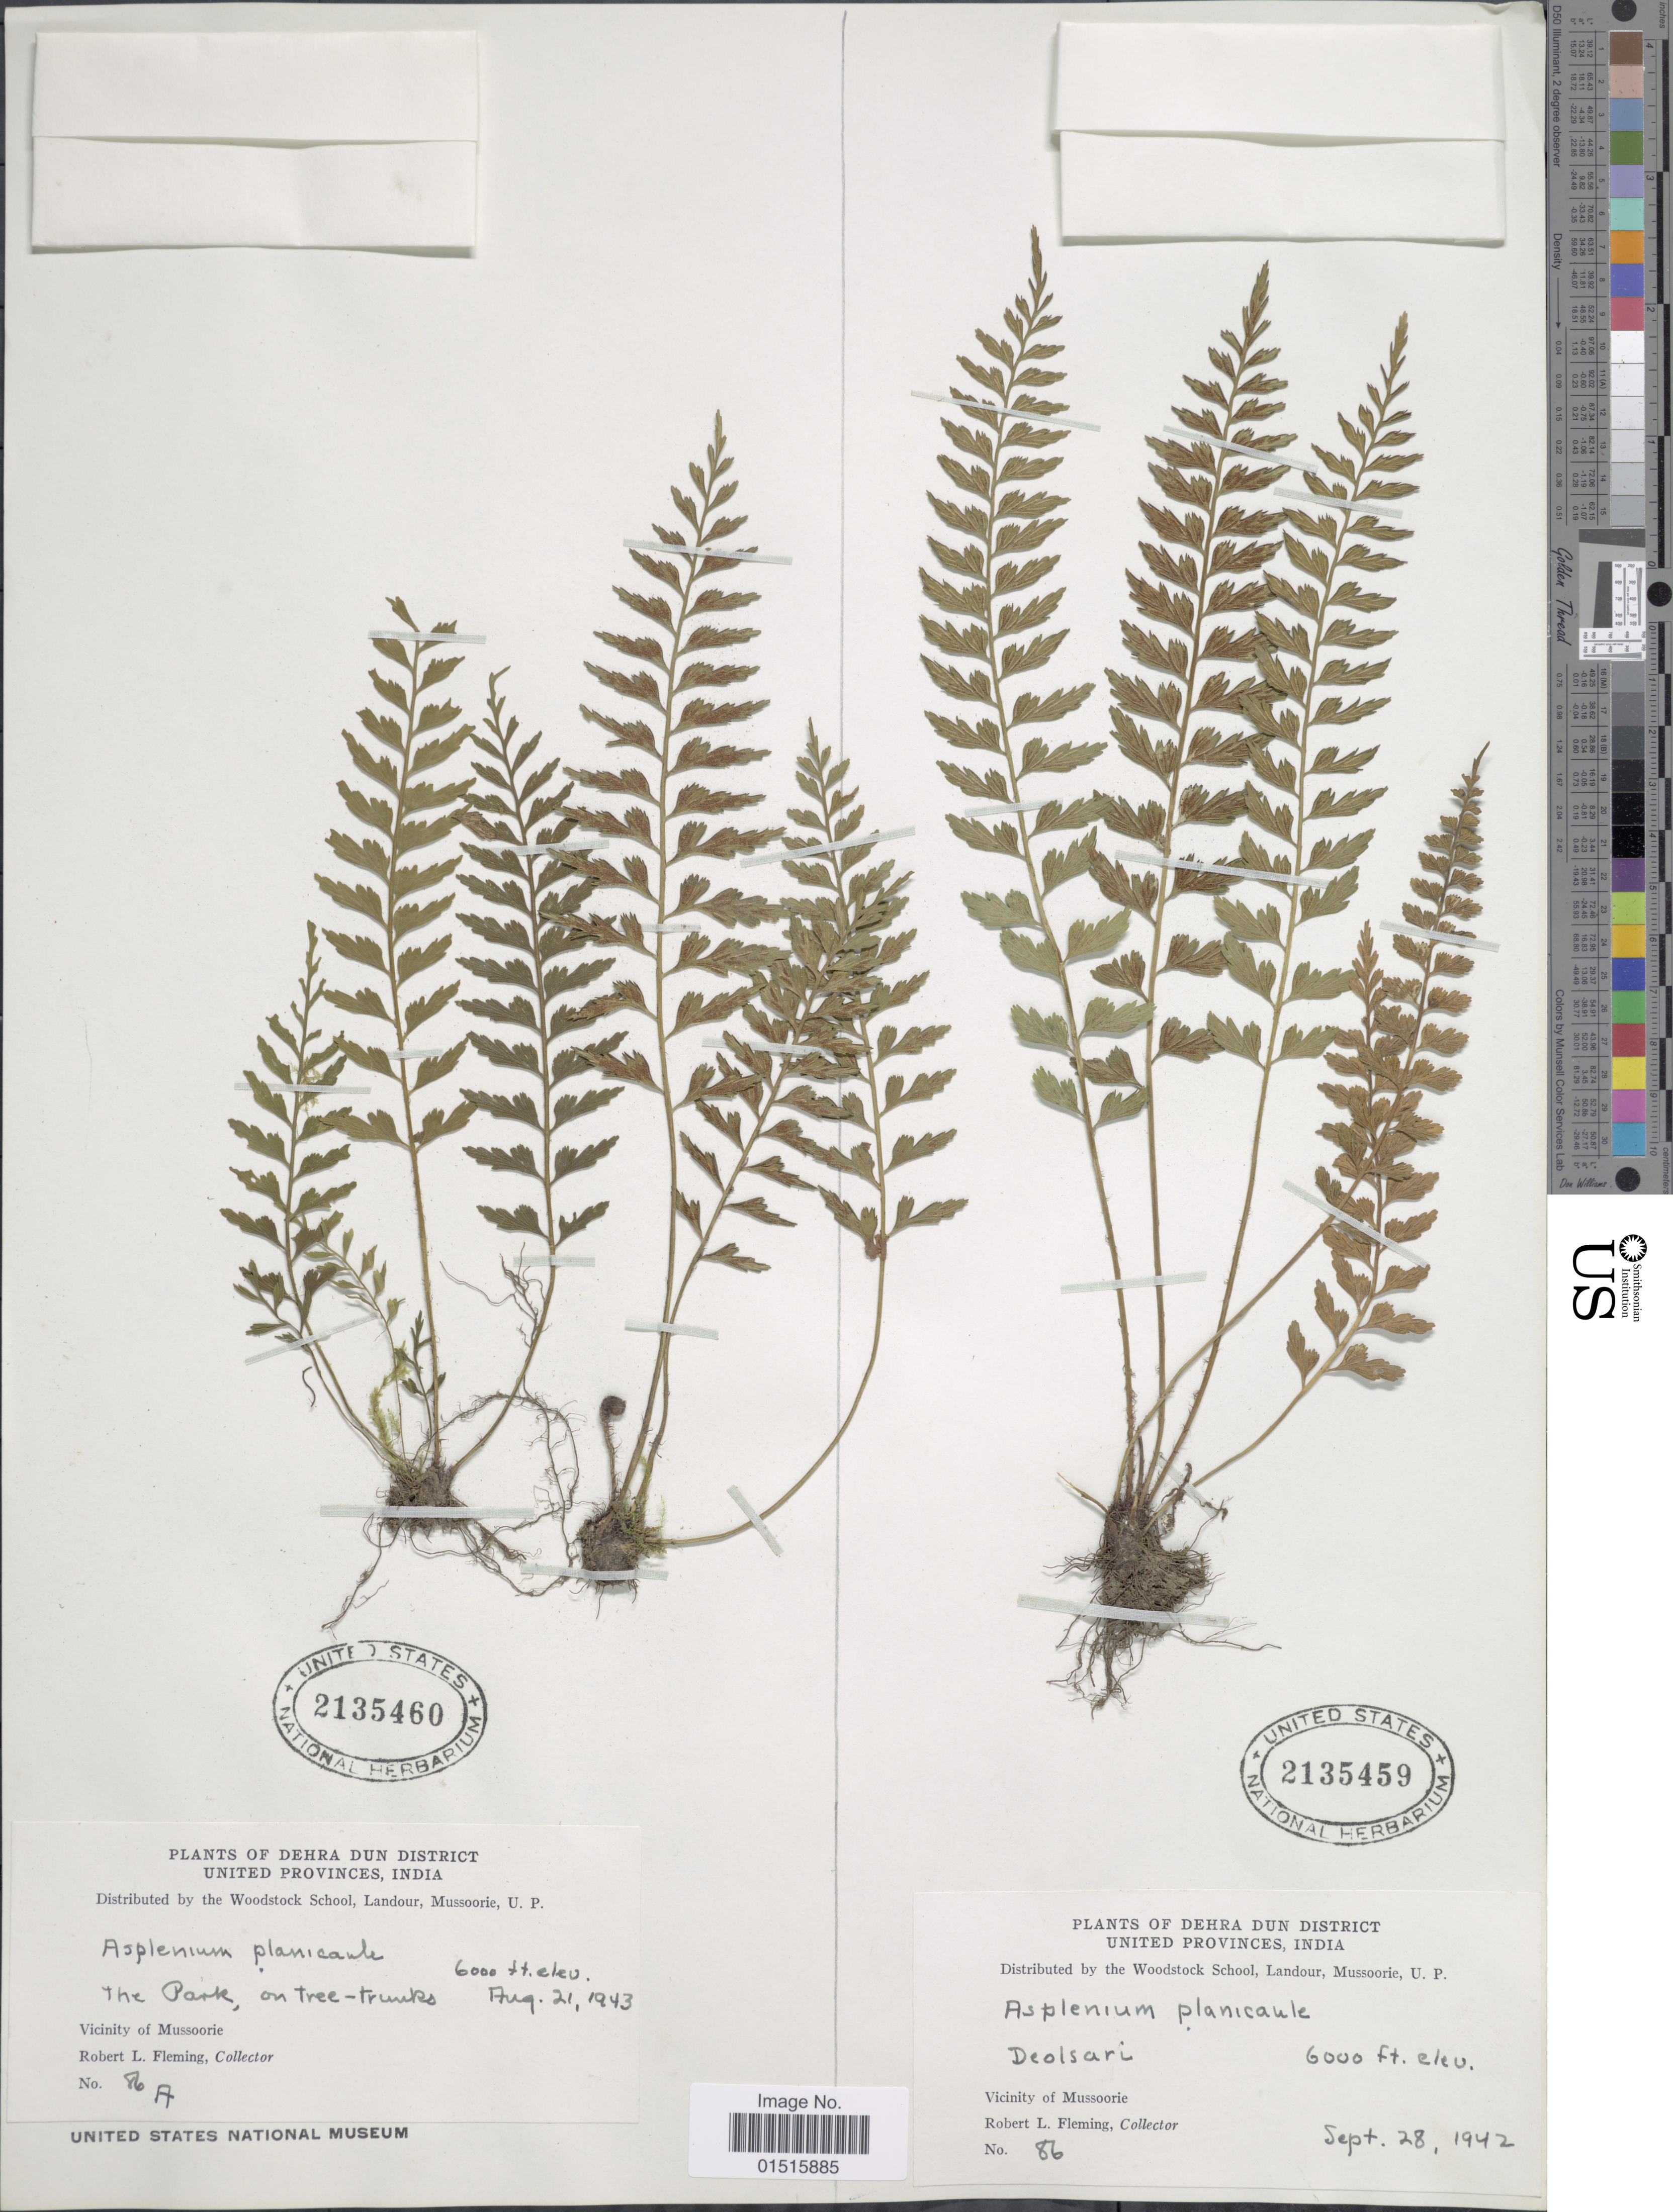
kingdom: Plantae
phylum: Tracheophyta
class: Polypodiopsida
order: Polypodiales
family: Aspleniaceae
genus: Asplenium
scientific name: Asplenium yoshinagae var. planicaule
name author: (Wall. ex Mett.) C.V. Morton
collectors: R. Fleming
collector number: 86 A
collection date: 1943-08-21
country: India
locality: Dehra Dun District, Vicinity of Mussoorie. The Park.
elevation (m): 1829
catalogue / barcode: US 2135460-2